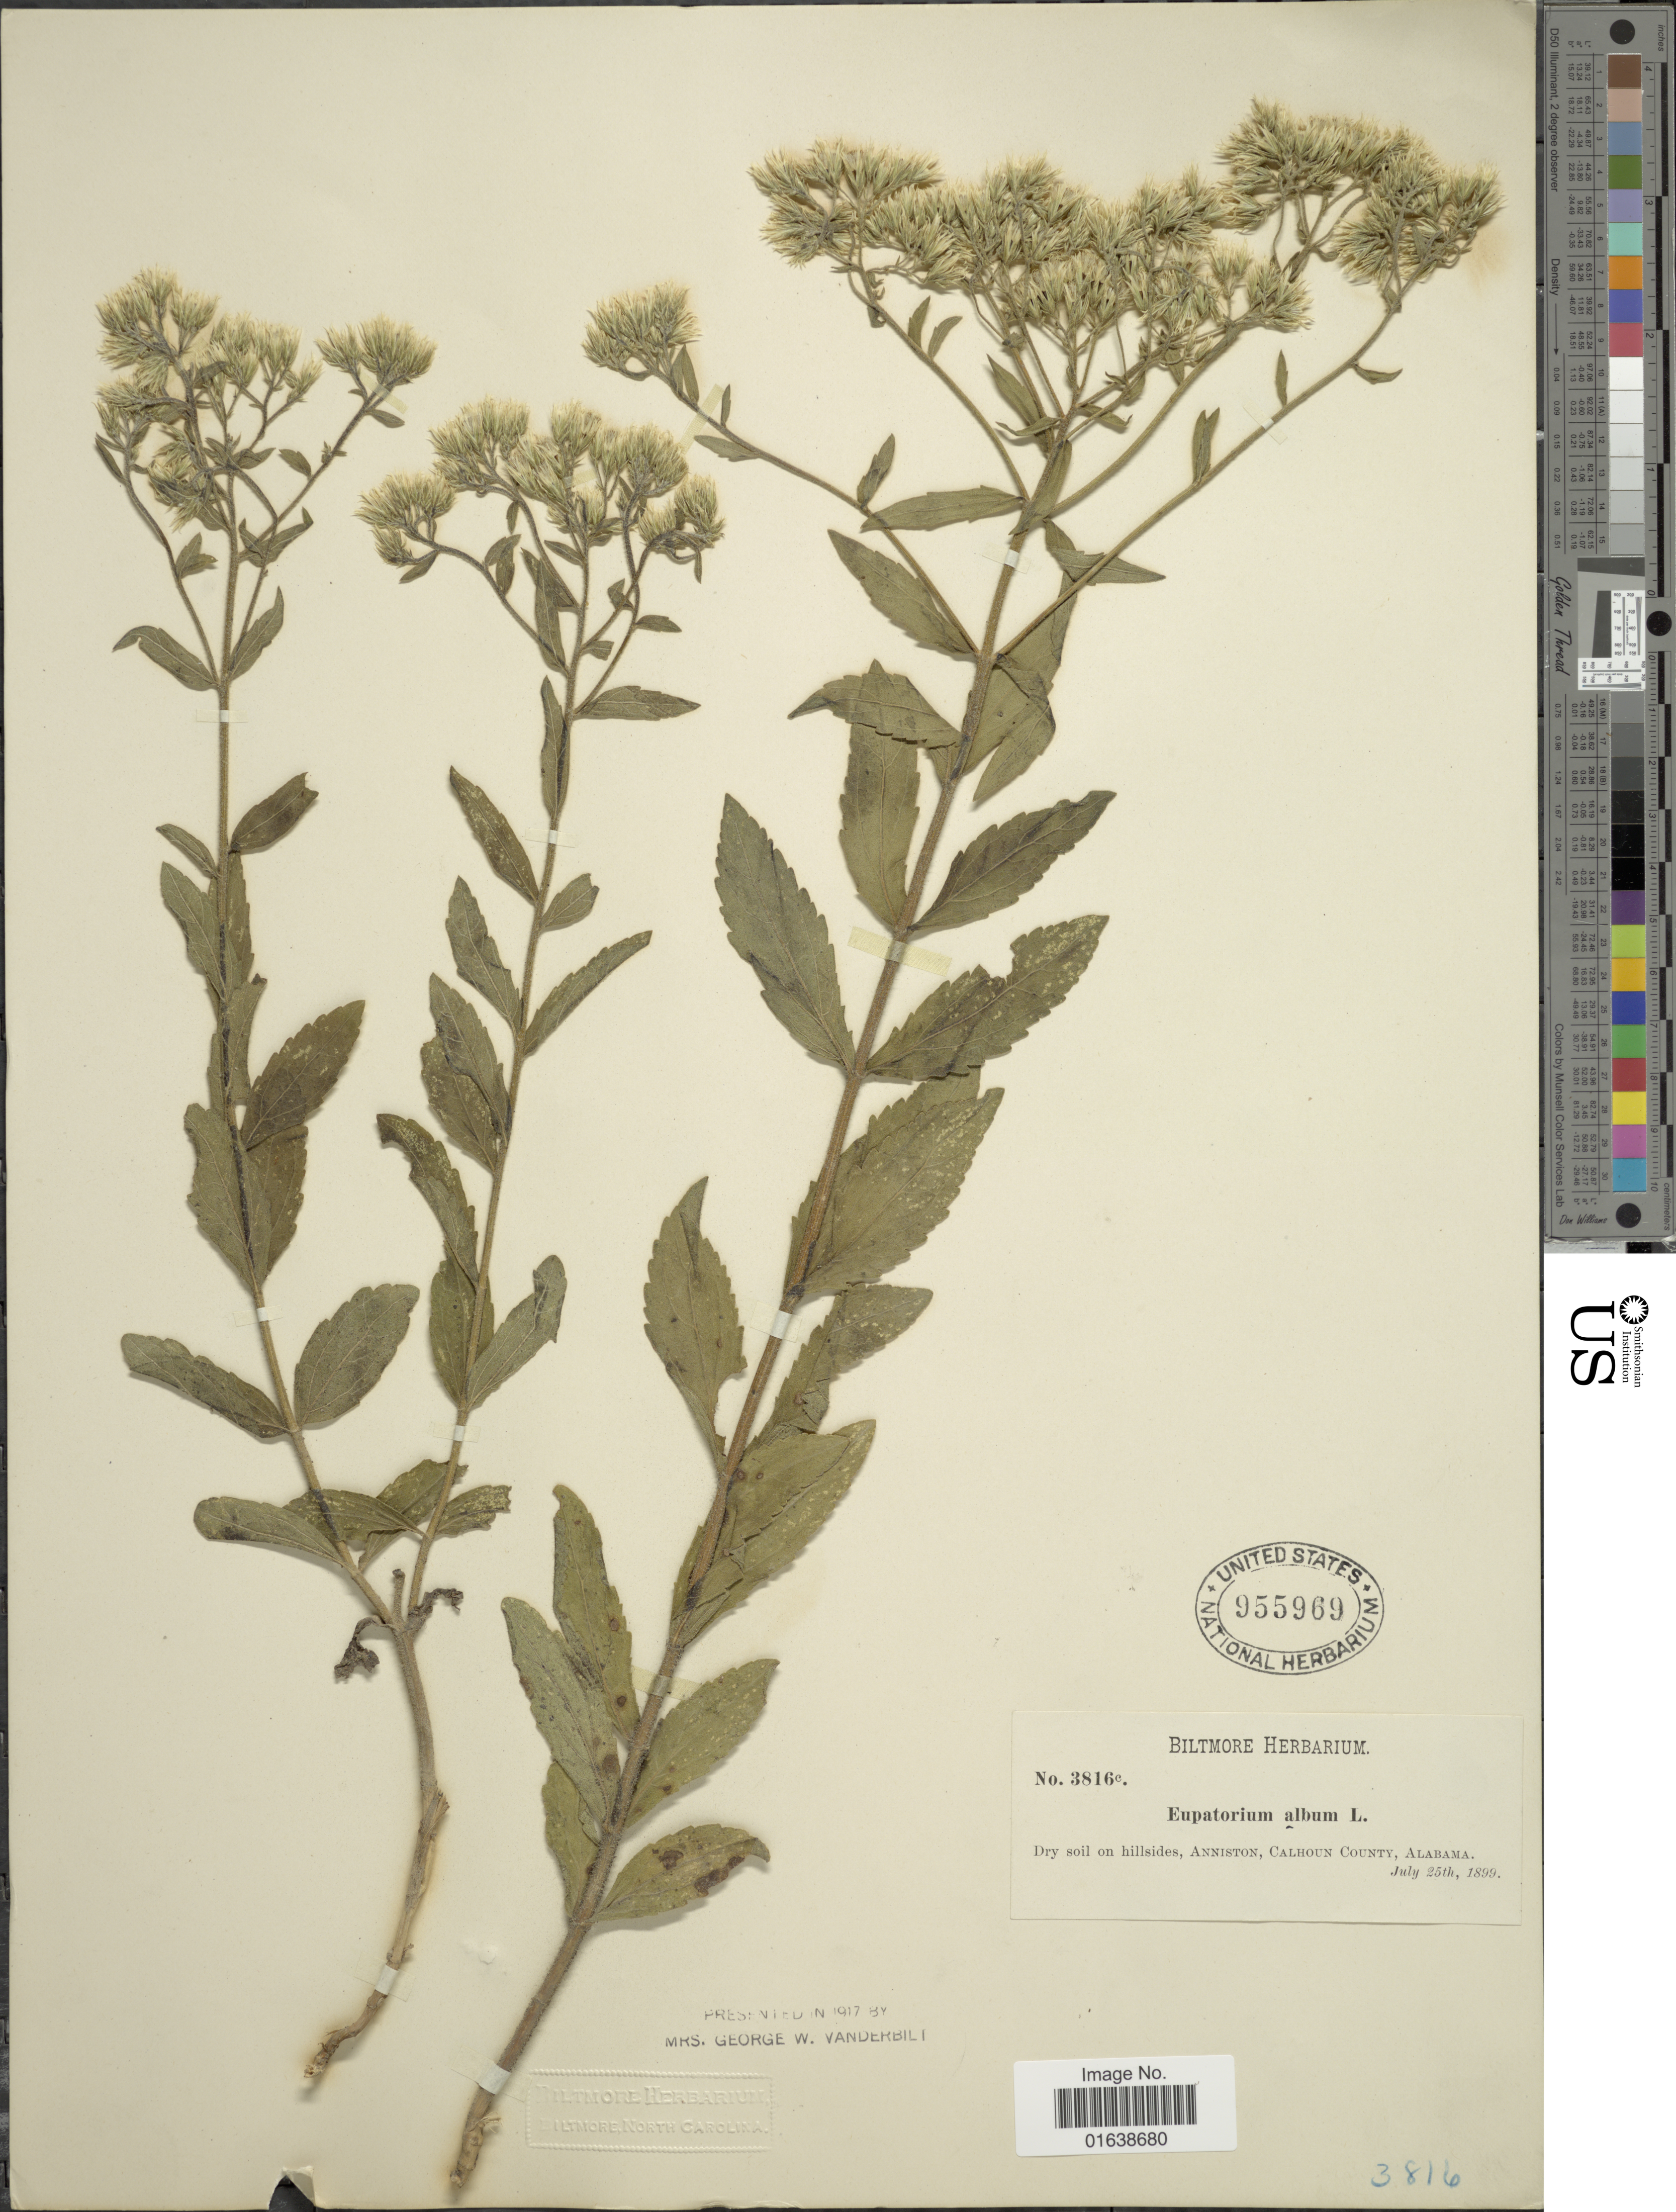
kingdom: Plantae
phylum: Tracheophyta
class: Magnoliopsida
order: Asterales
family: Asteraceae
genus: Eupatorium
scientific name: Eupatorium album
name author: L.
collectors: ex herb. Biltmore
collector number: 3816c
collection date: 1899-07-25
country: United States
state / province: Alabama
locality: Dry soil on hillsides, Anniston, Calhoun County, Alabama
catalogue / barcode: US 955969